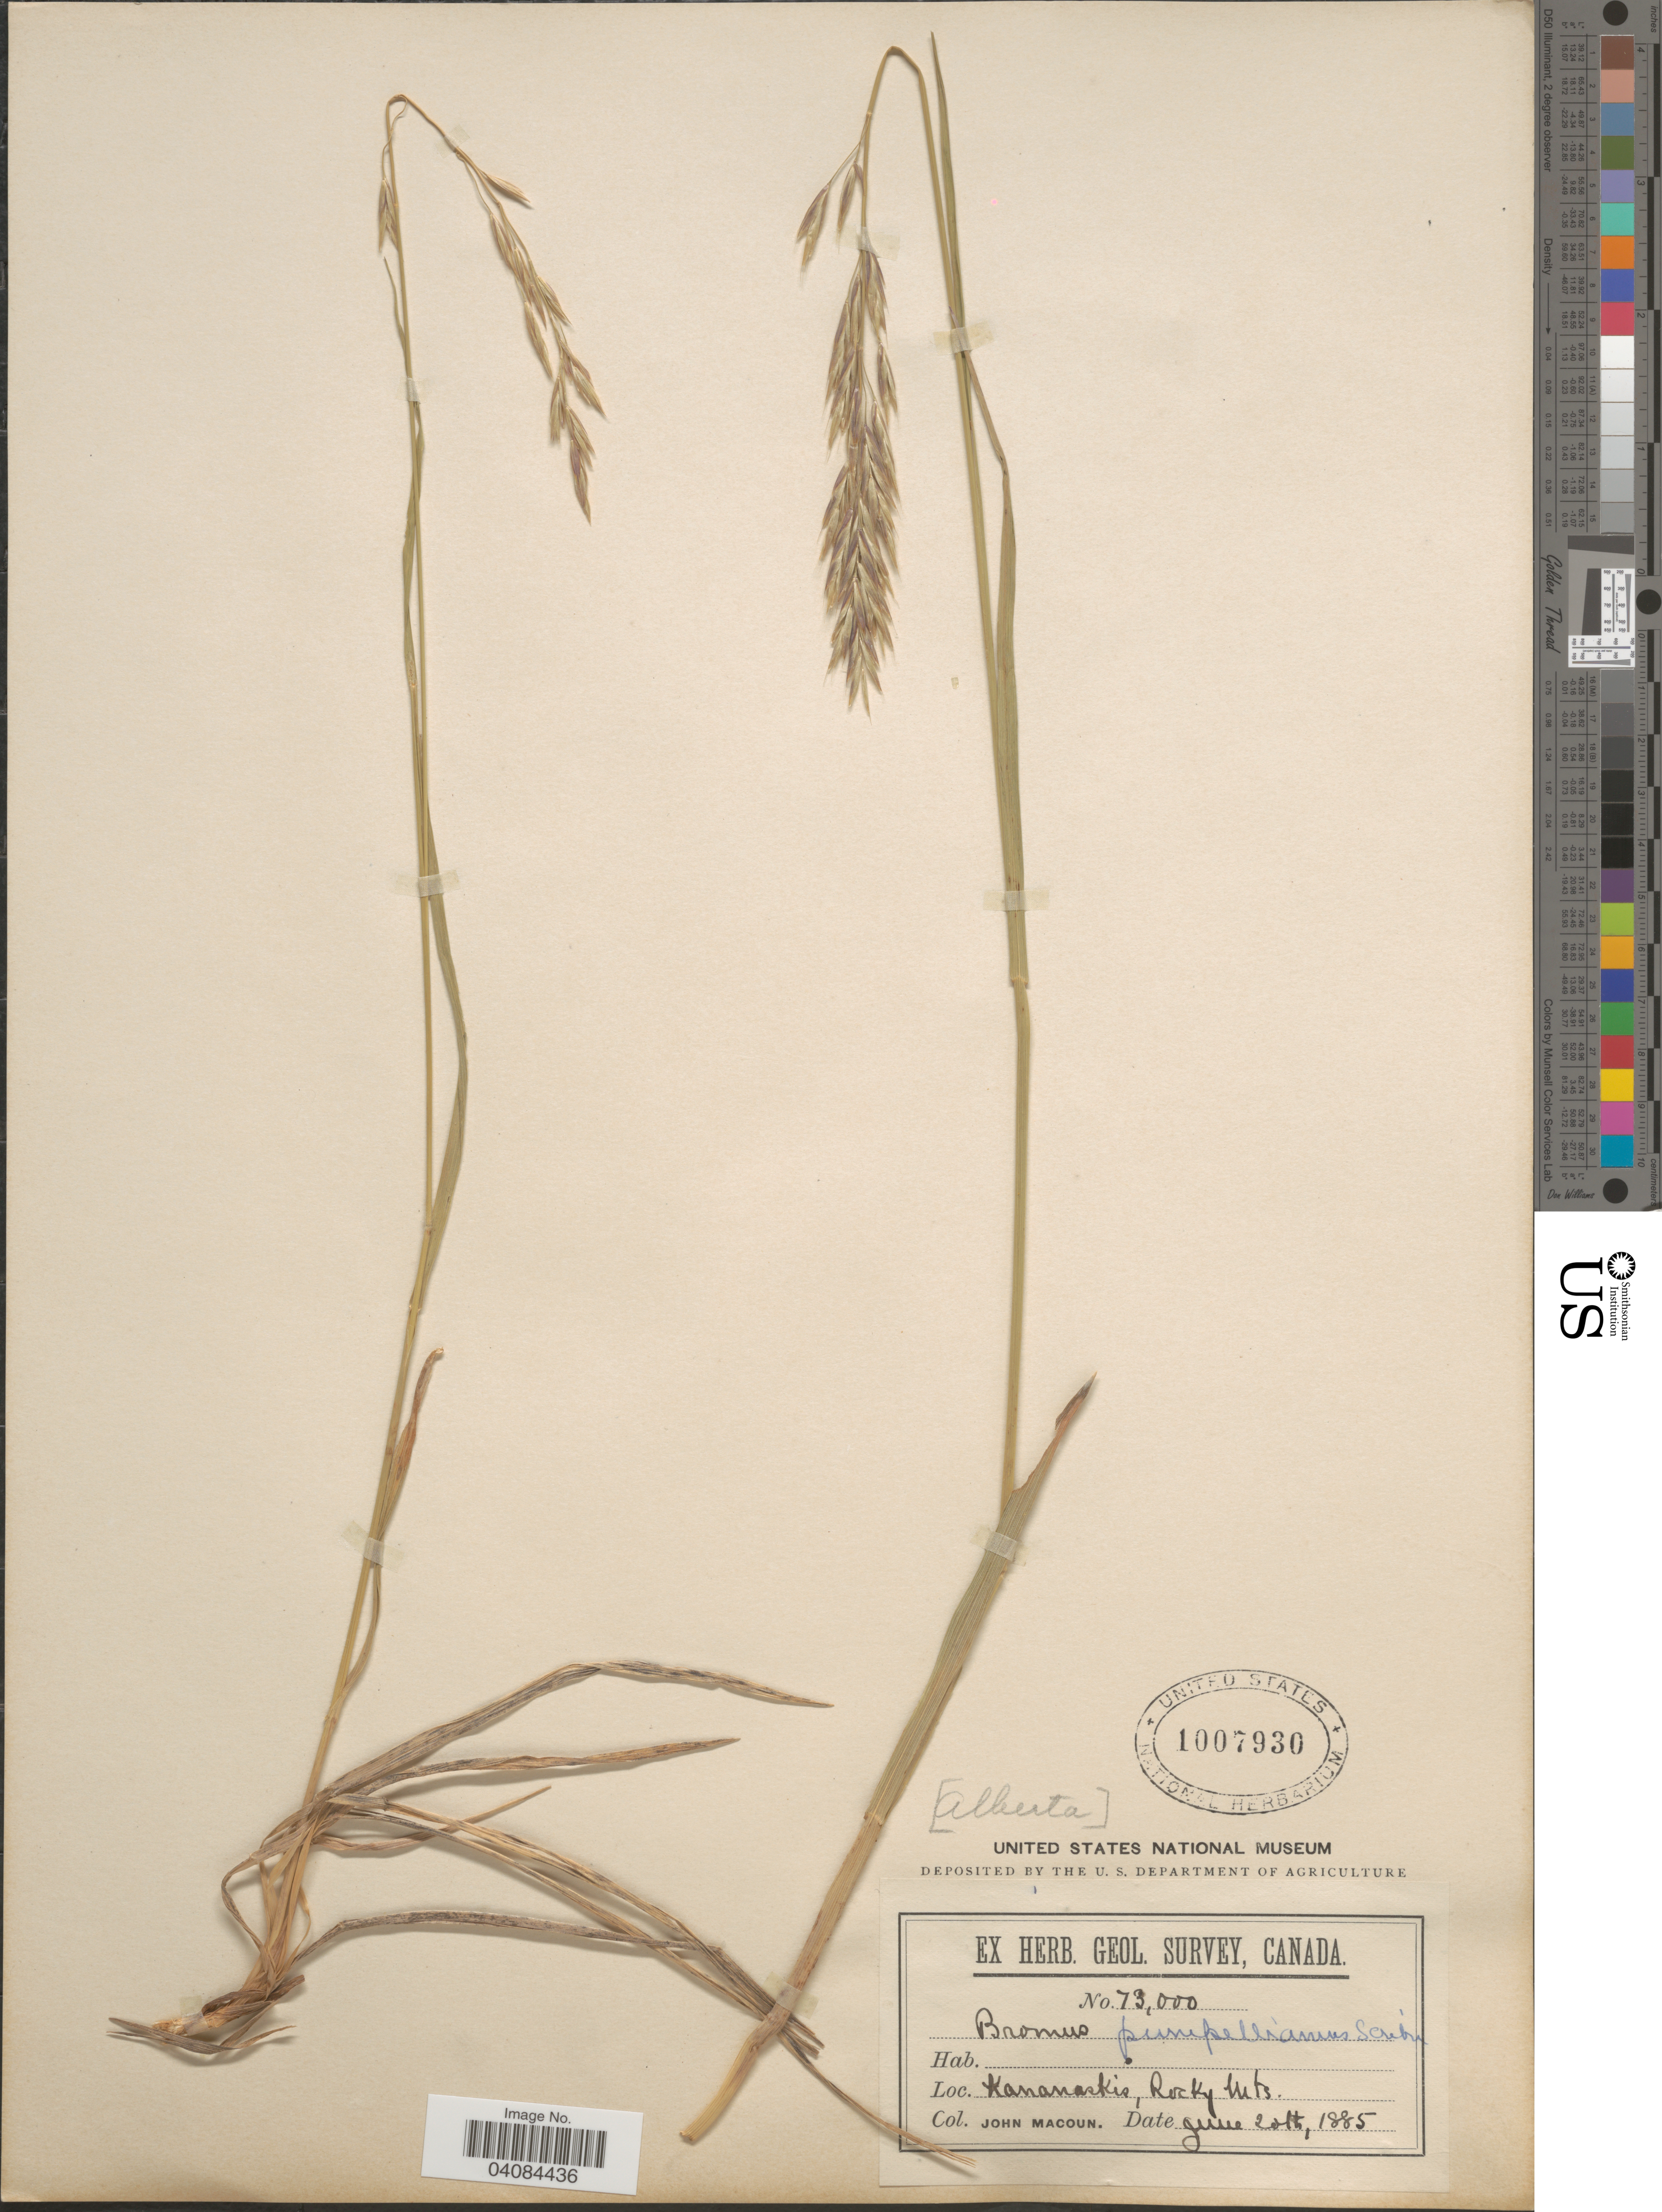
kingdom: Plantae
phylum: Tracheophyta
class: Liliopsida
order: Poales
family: Poaceae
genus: Bromus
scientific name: Bromus pumpellianus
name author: Scribn.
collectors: J. Macoun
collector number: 73000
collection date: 1885-06-20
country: Canada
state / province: Alberta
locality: Herb. Geol. Survey, Canada. Kananaskis, Rocky Mts.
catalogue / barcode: US 1007930